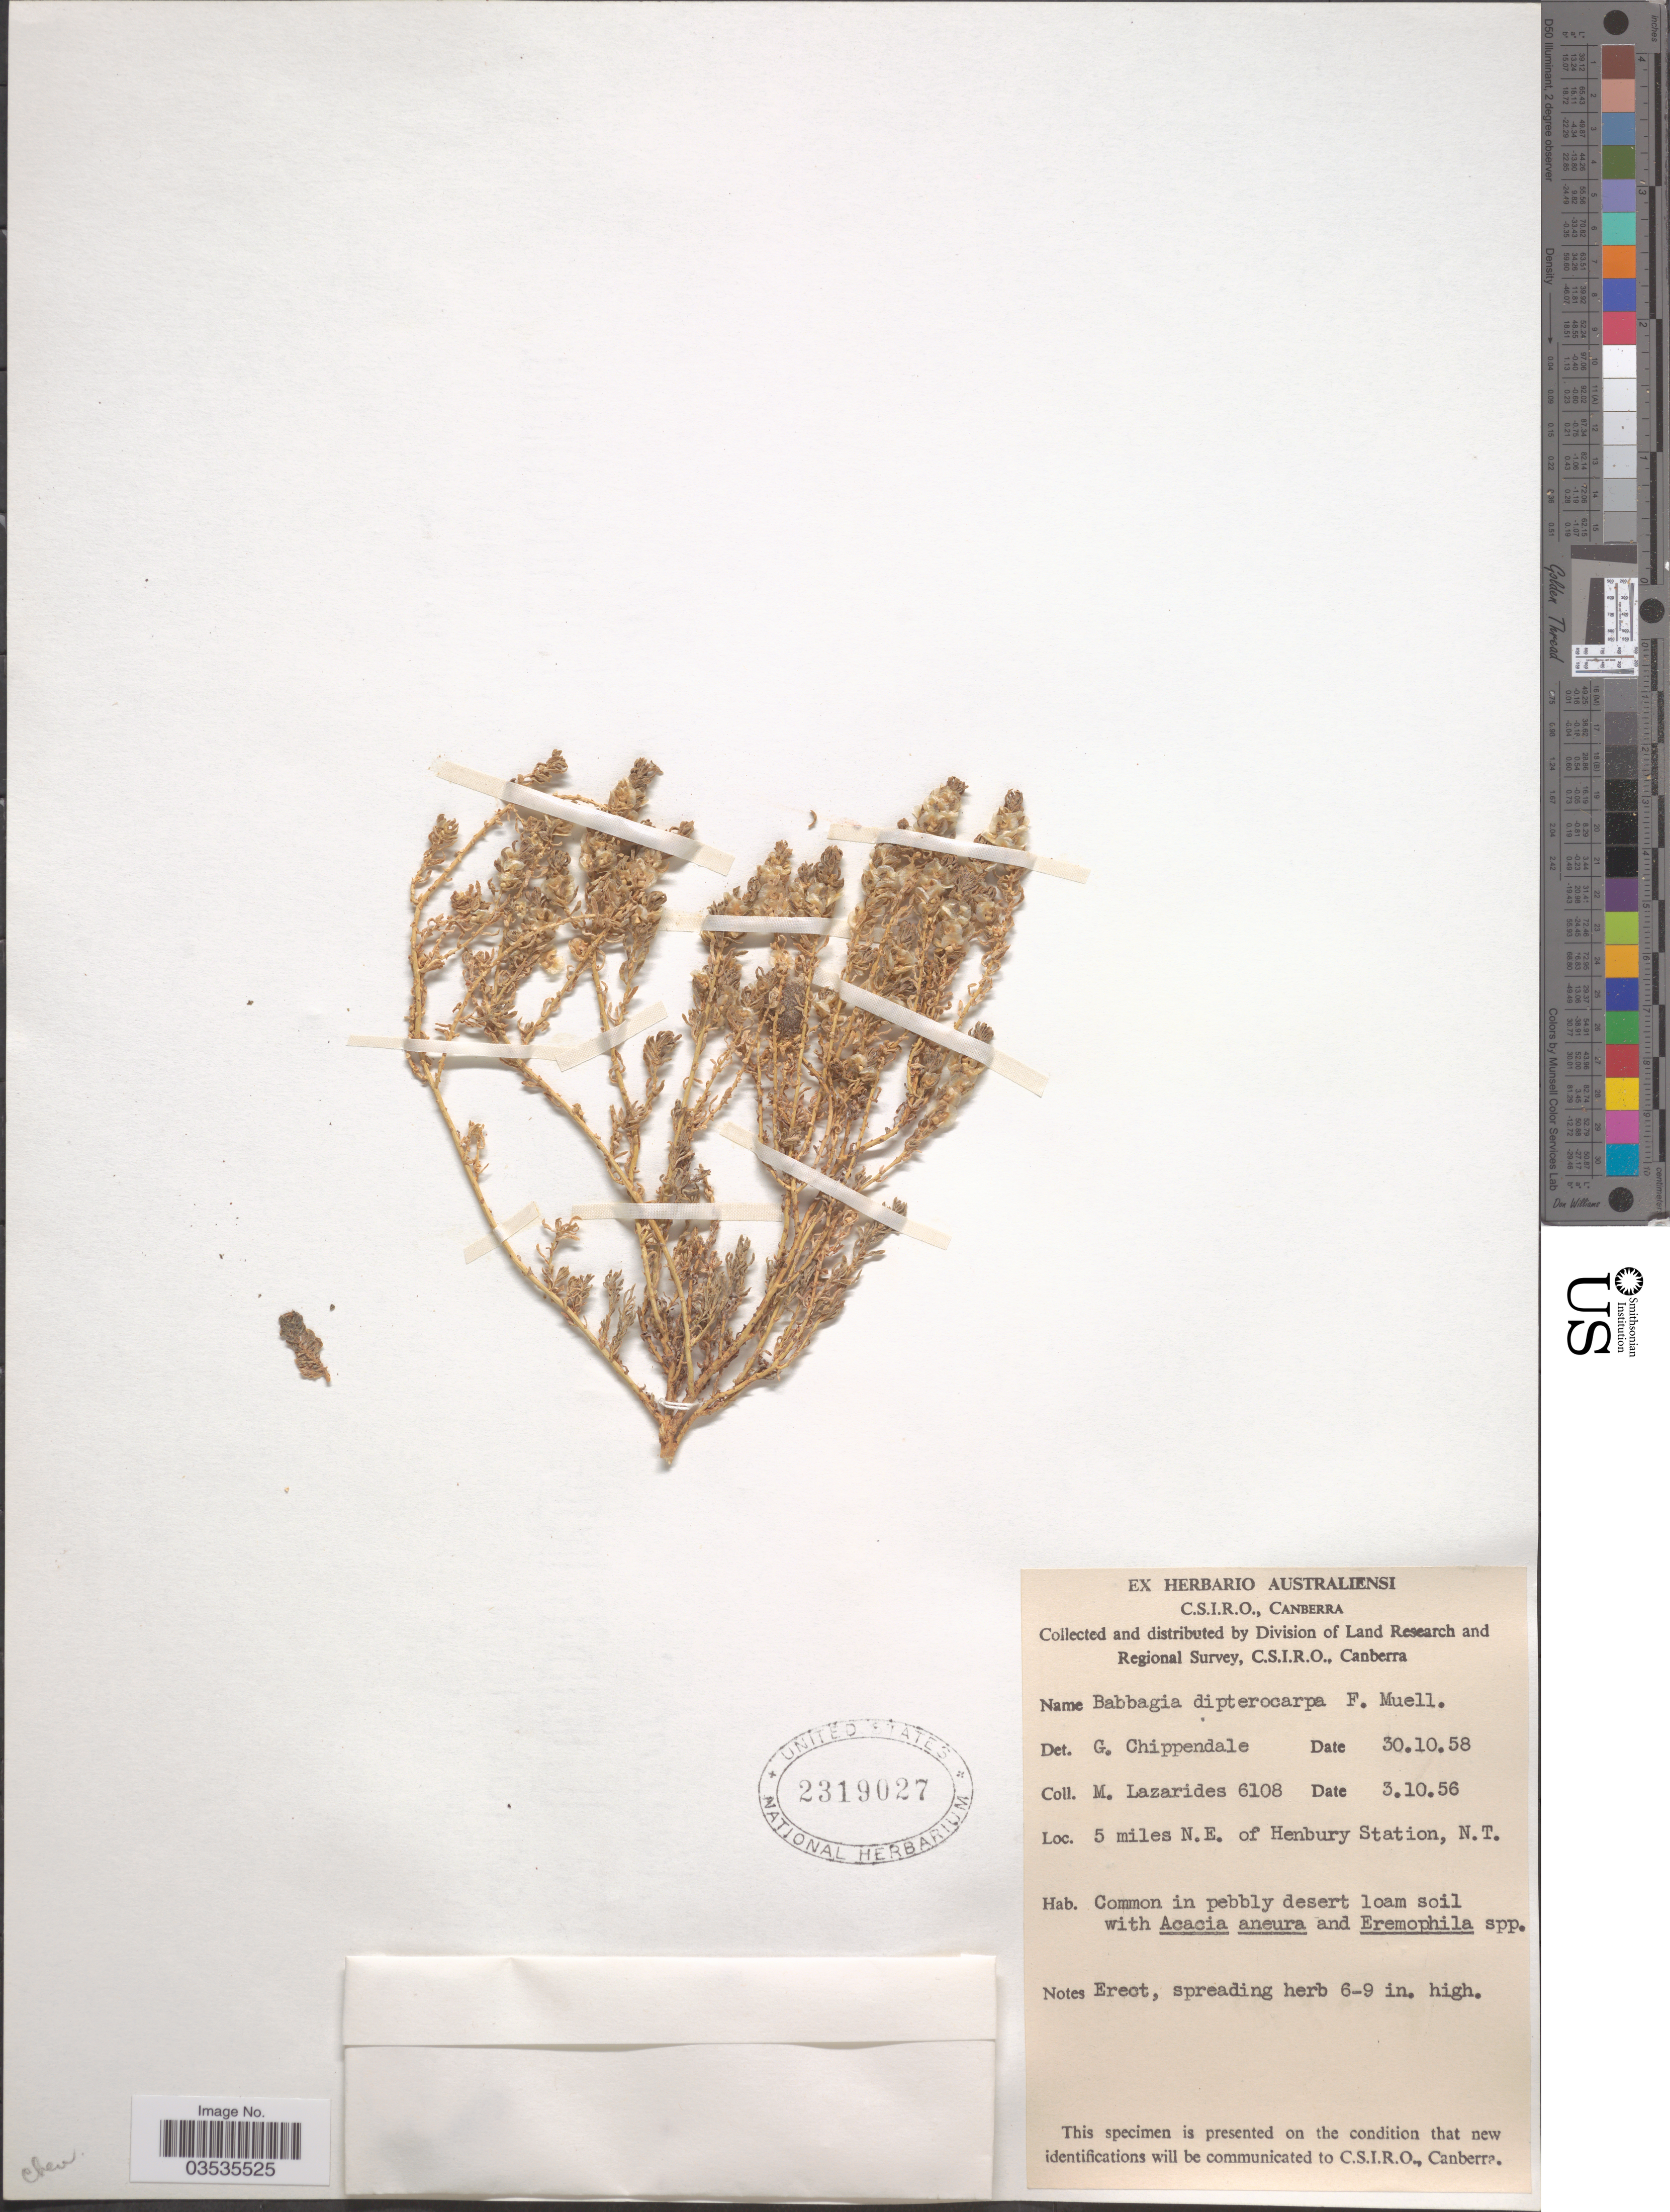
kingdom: Plantae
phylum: Tracheophyta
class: Magnoliopsida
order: Caryophyllales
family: Amaranthaceae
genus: Osteocarpum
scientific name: Osteocarpum dipterocarpum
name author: (F. Muell.) Volkens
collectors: M. Lazarides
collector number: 6108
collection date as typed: Transcribed d/m/y: 3/10/56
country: Australia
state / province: Northern Territory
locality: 5 miles N. E. of Henbury Station.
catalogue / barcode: US 2319027